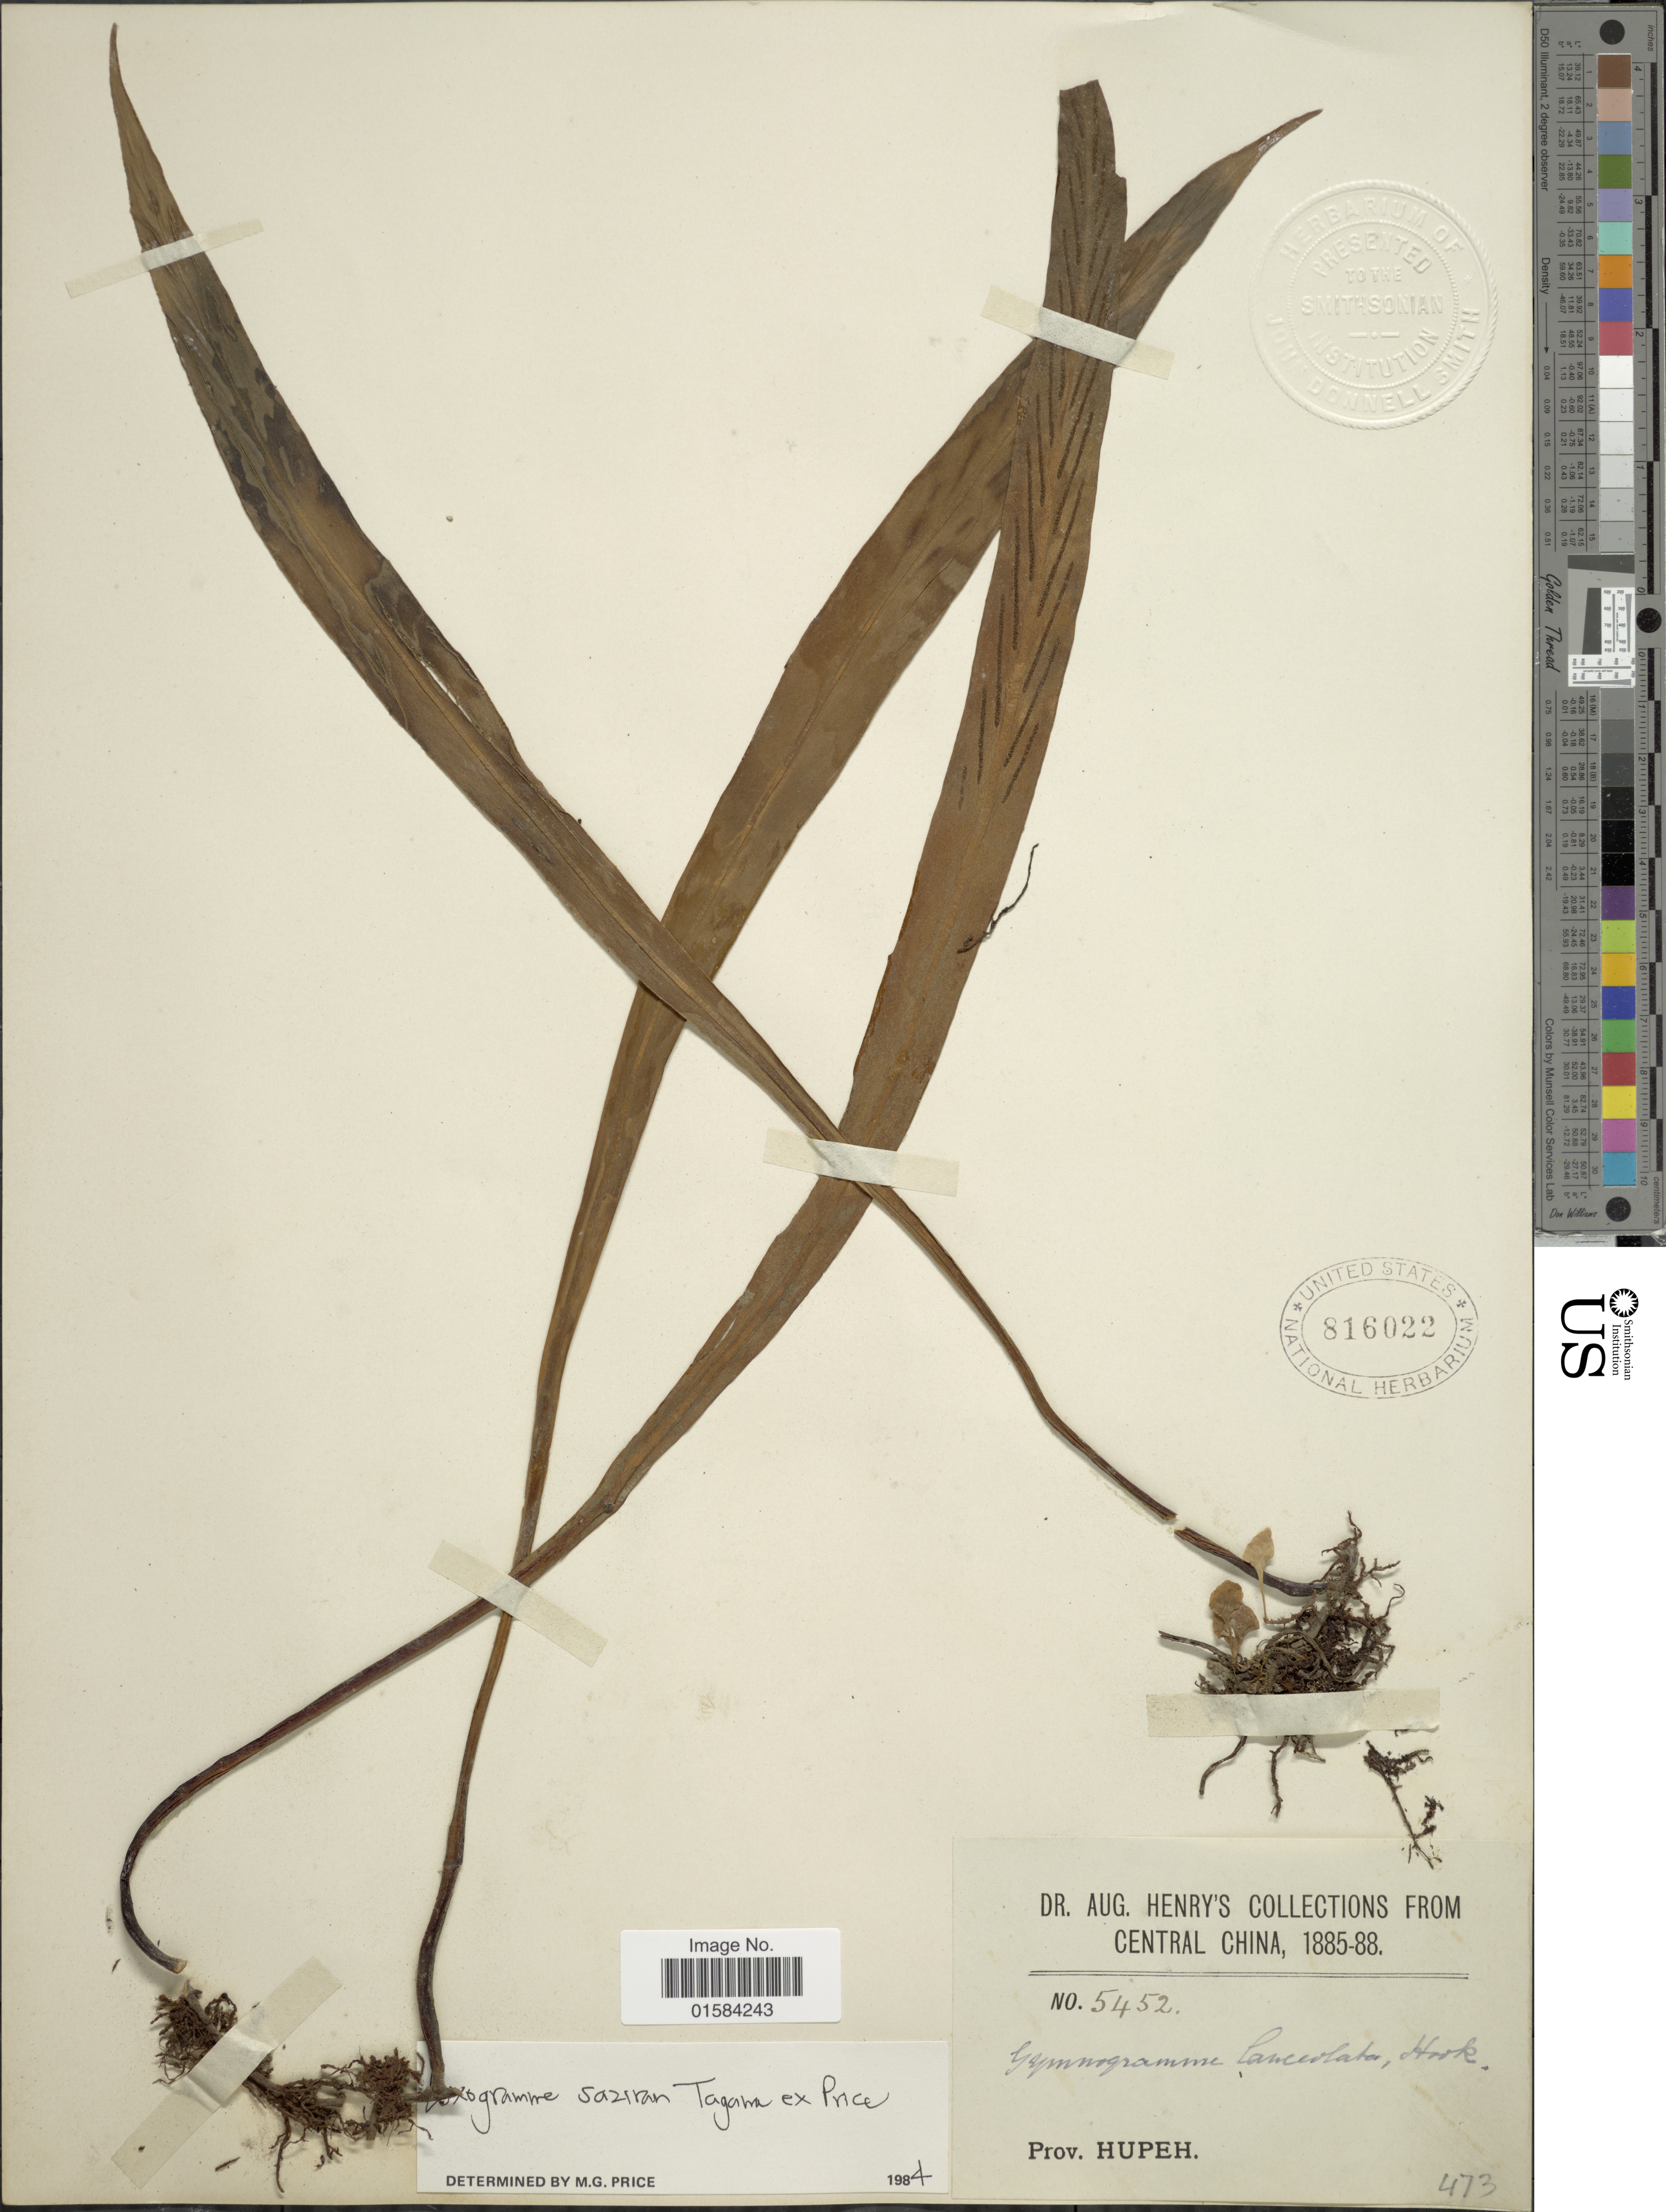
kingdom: Plantae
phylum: Tracheophyta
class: Polypodiopsida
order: Polypodiales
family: Polypodiaceae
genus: Loxogramme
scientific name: Loxogramme saziran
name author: Tagawa ex M.G. Price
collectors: A. Henry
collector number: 5452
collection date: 1885/1888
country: China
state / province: Hubei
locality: Central China, Prov. Hupeh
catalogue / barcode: US 816022